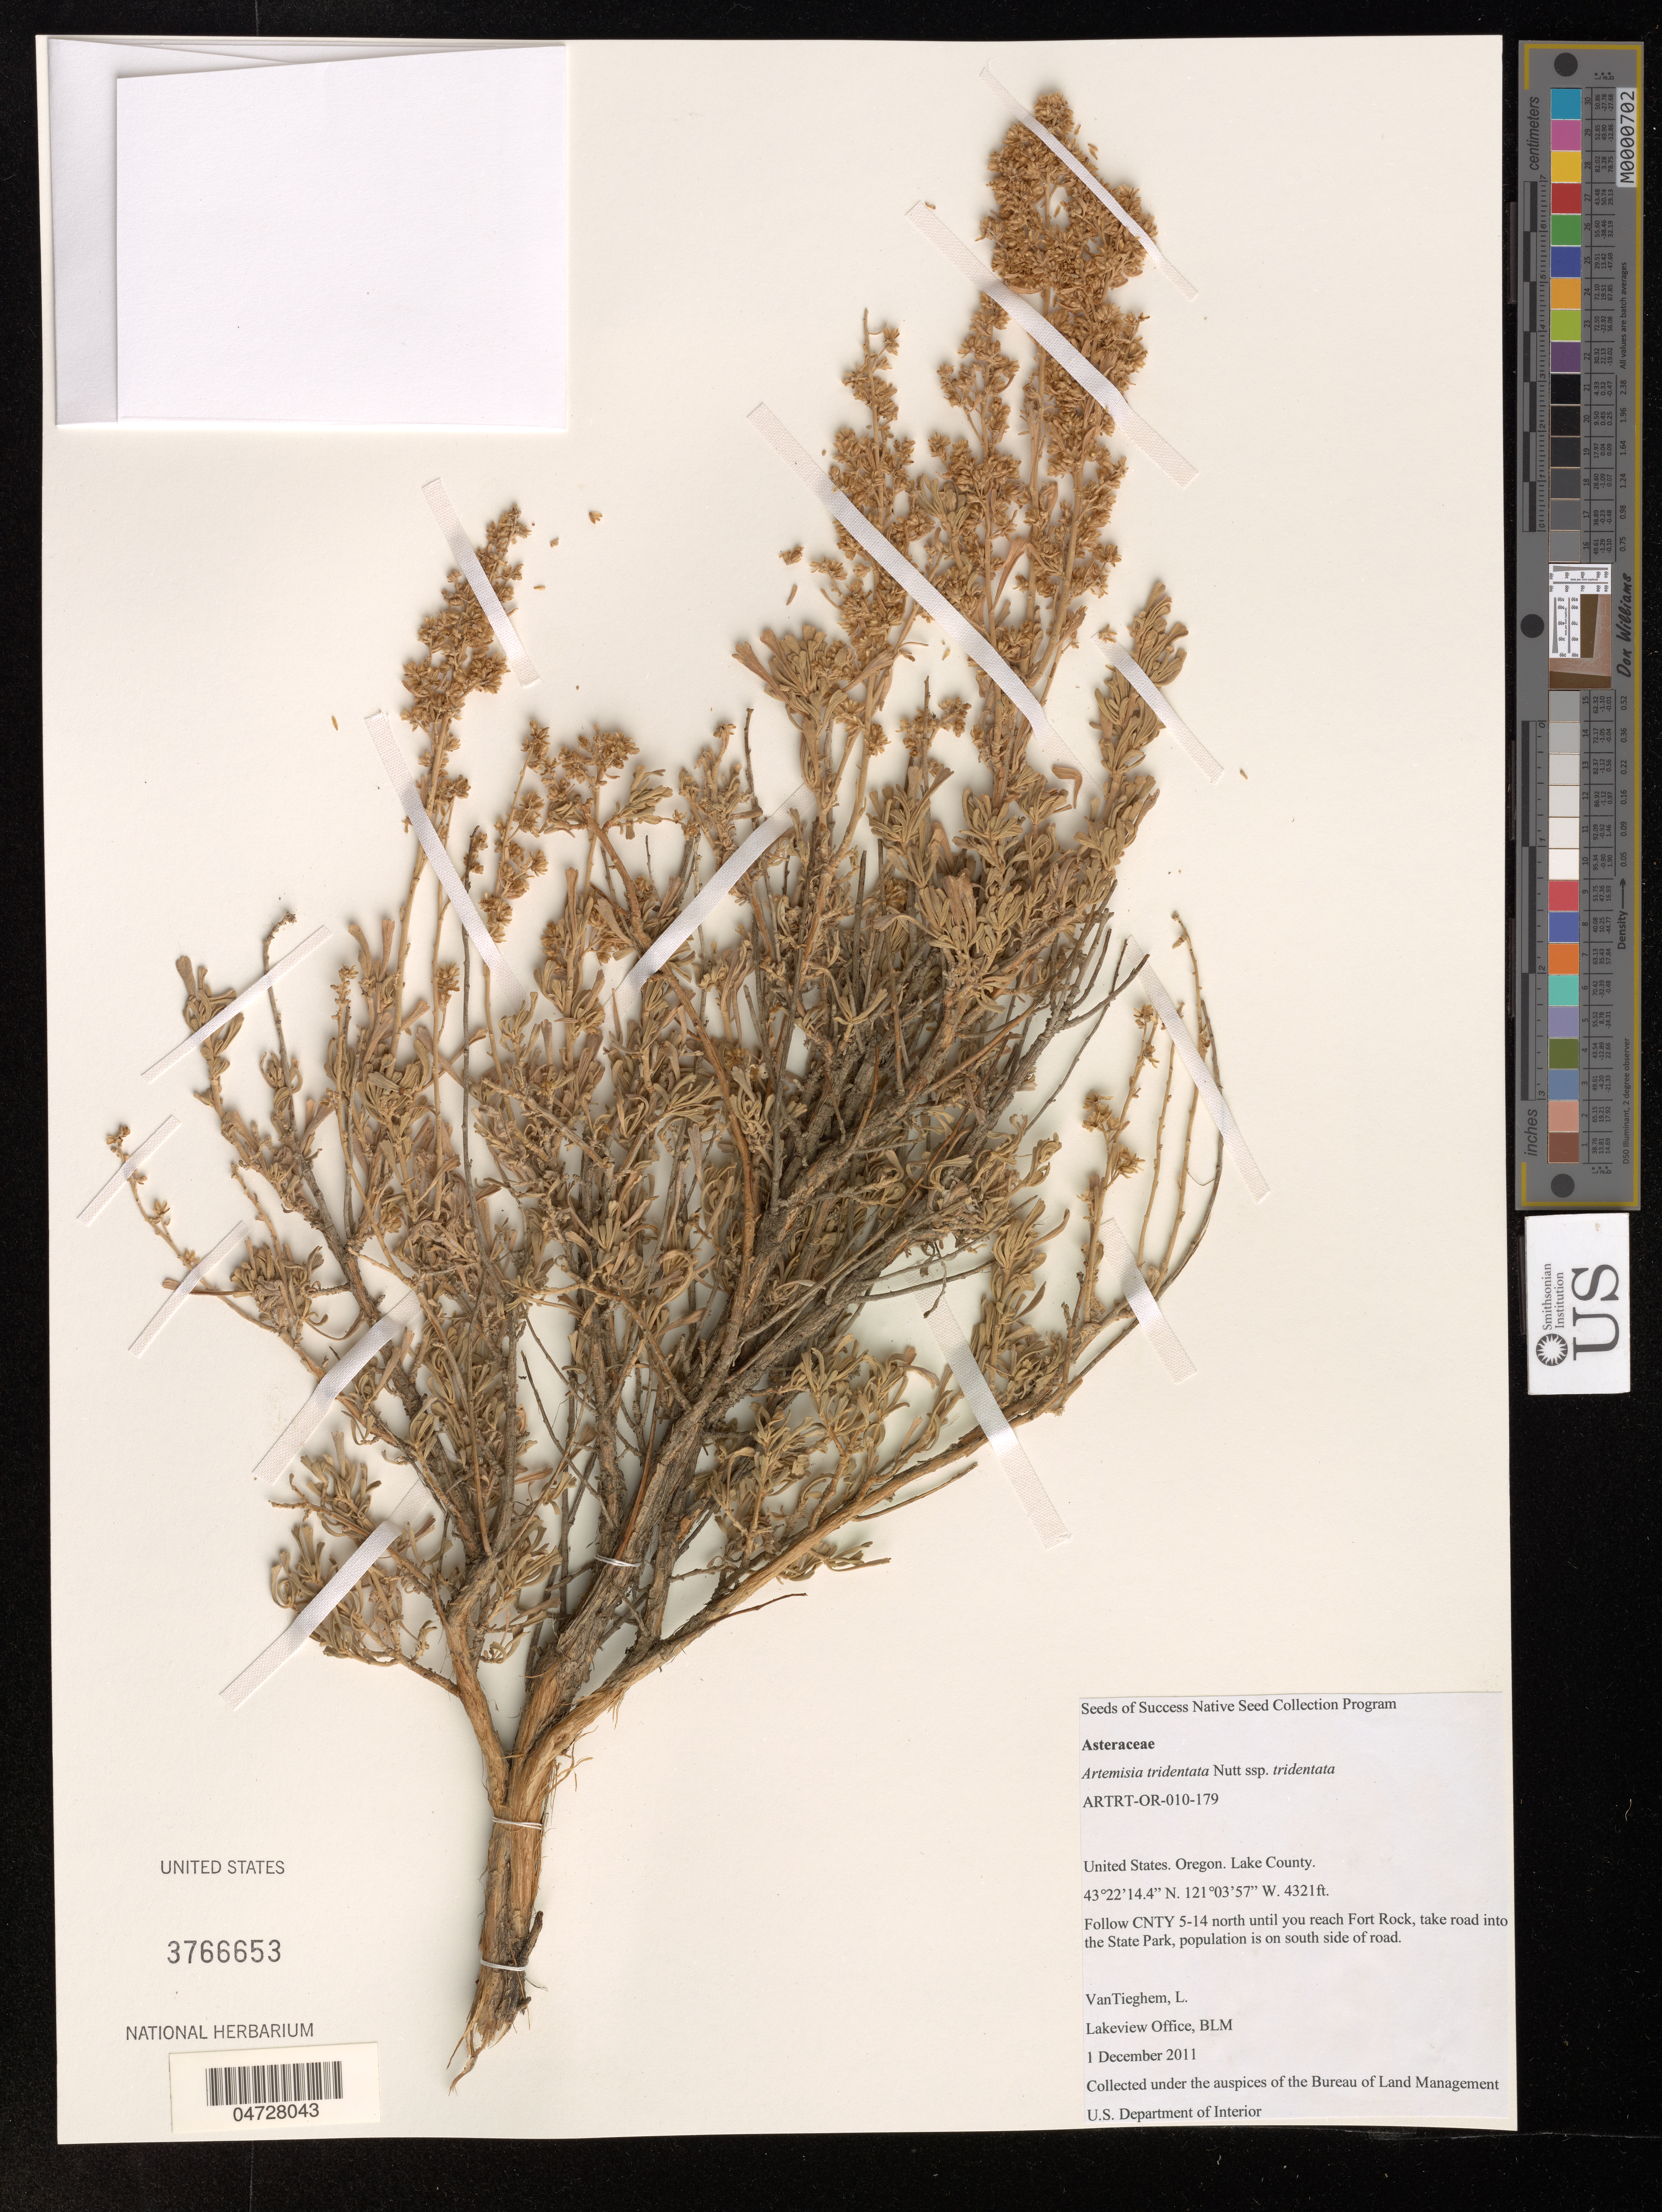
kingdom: Plantae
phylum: Tracheophyta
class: Magnoliopsida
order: Asterales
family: Asteraceae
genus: Artemisia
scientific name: Artemisia tridentata subsp. tridentata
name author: Nutt.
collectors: L. VanTieghem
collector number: ARTRT-OR-010-179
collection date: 2011-12-01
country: United States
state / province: Oregon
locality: Lake County, Follow CNTY 5-14 north until you reach Fort Rock, take road into the State Park, population is on south side of road.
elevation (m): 1317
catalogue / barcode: US 3766653